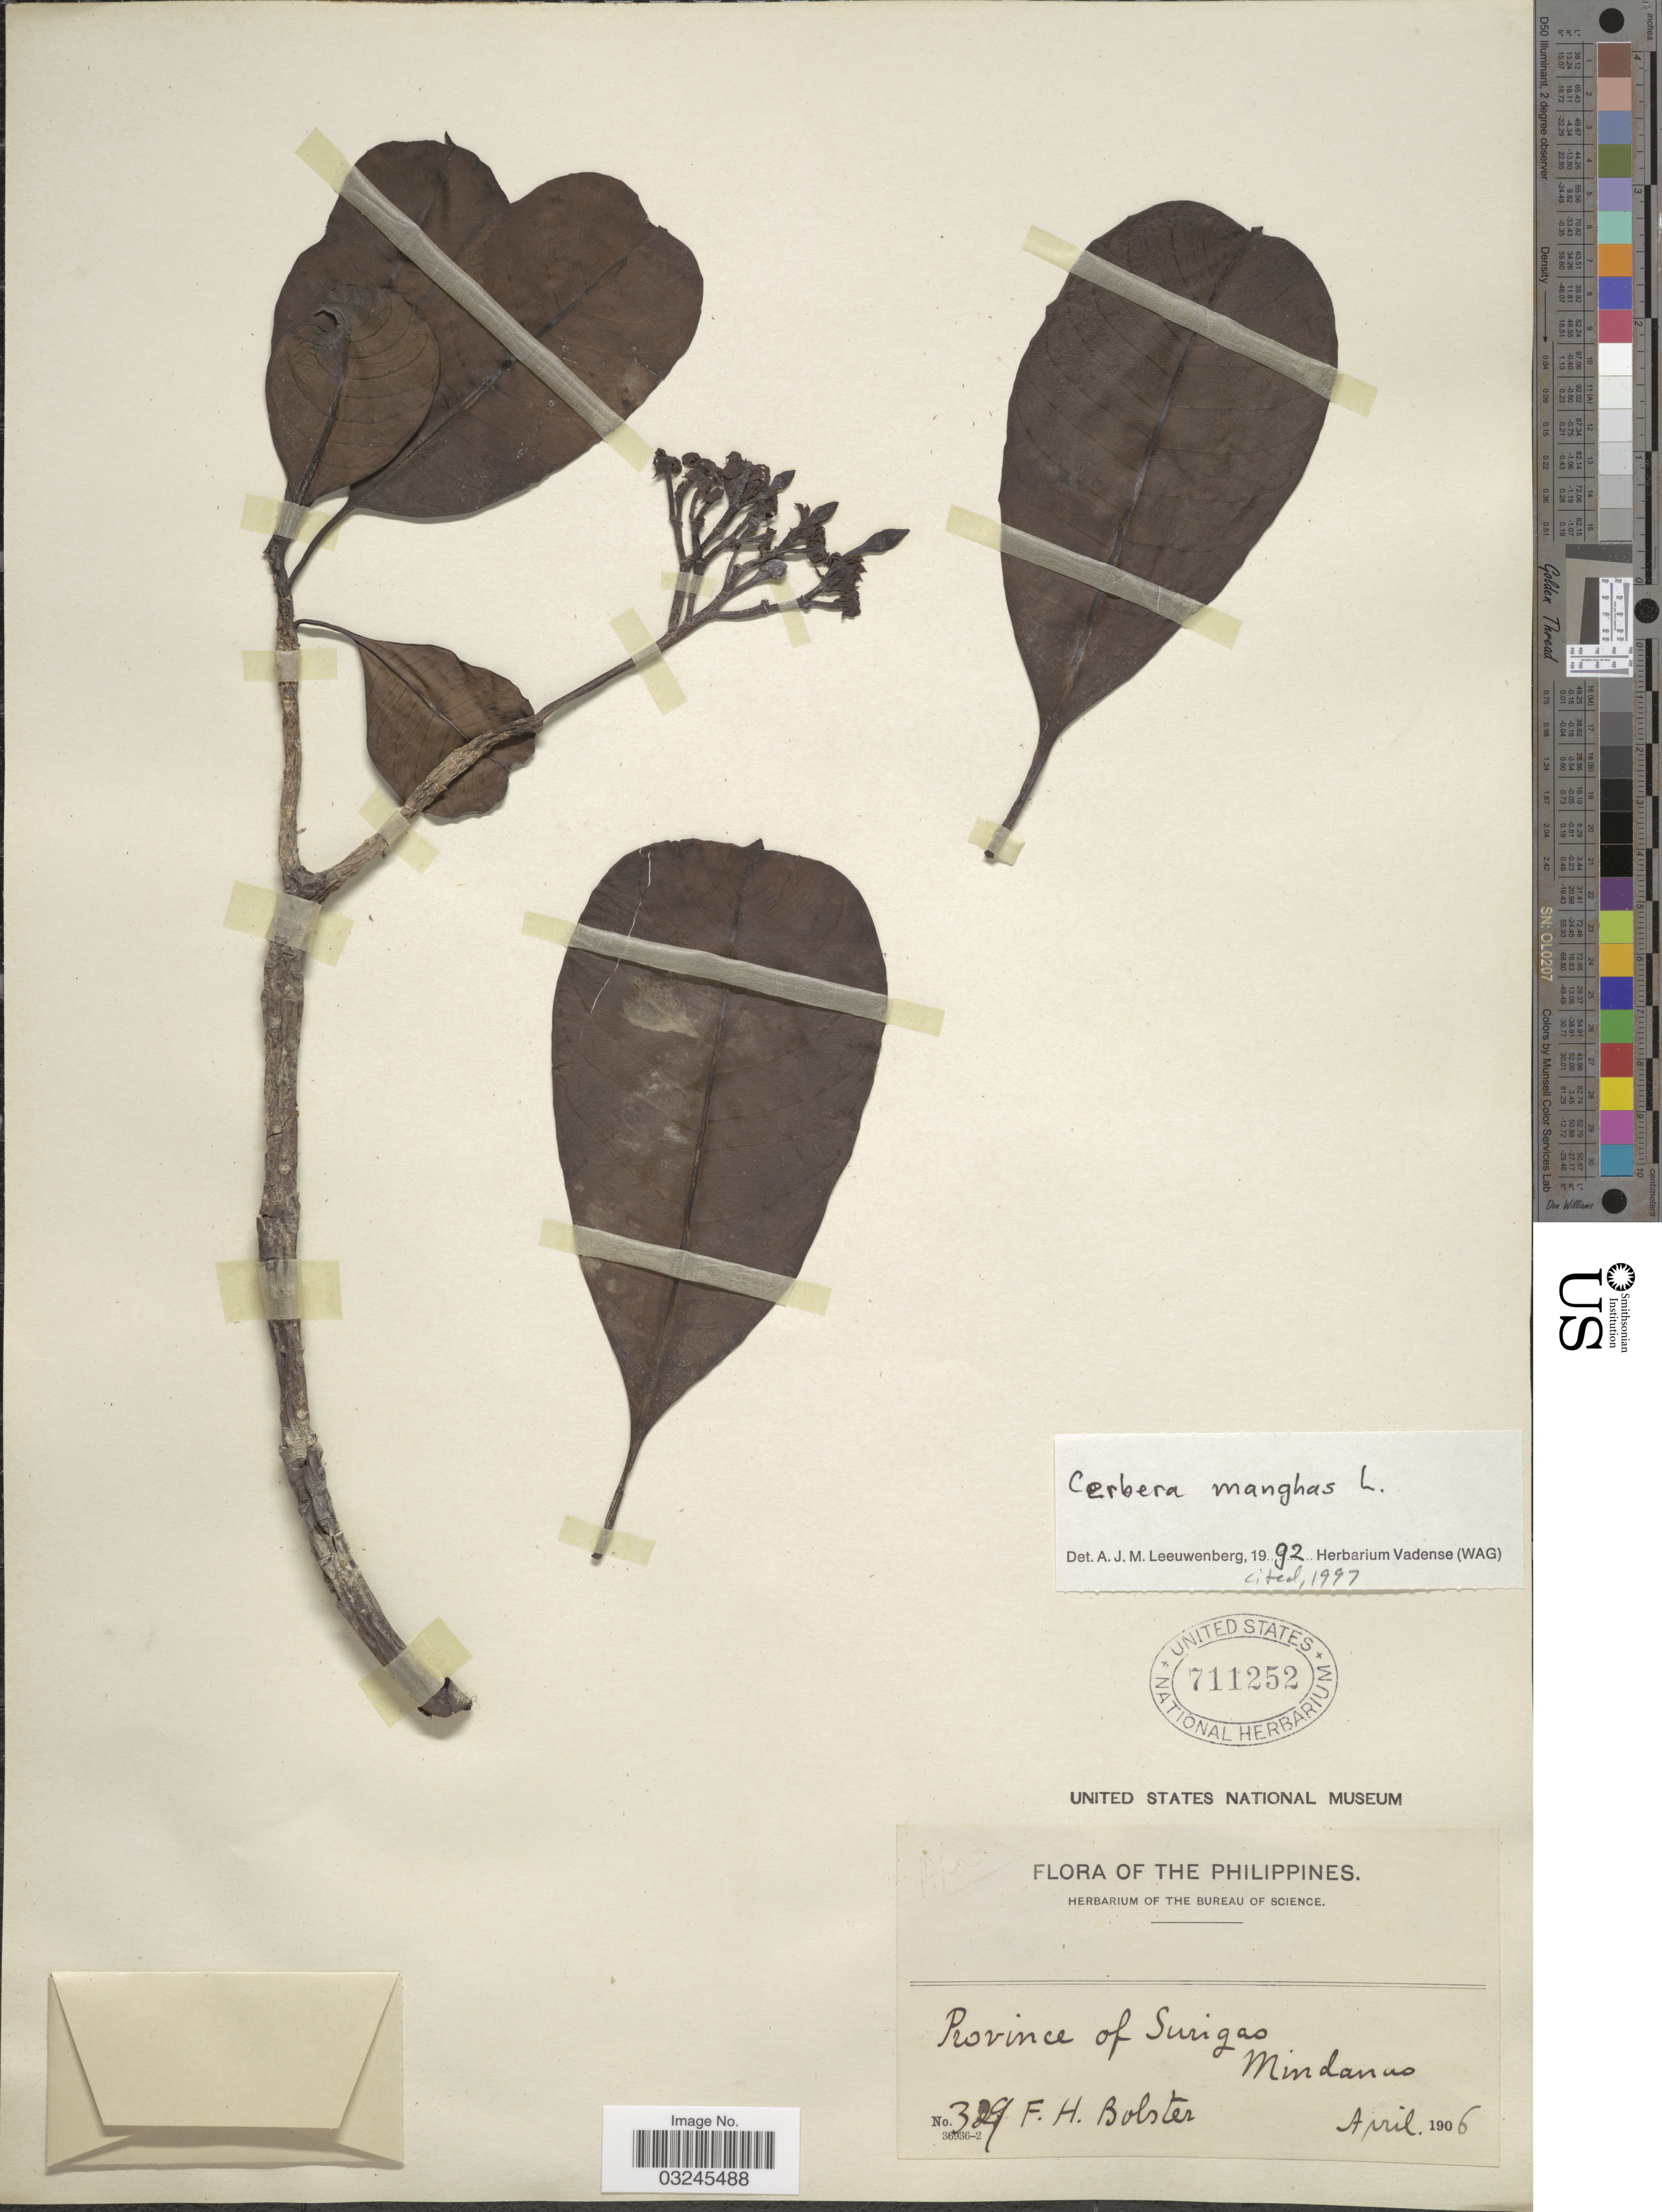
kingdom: Plantae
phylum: Tracheophyta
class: Magnoliopsida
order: Gentianales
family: Apocynaceae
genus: Cerbera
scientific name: Cerbera manghas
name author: L.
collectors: F. Bolster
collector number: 329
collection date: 1906-04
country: Philippines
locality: Province of Surigao. Mindanao.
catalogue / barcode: US 711252